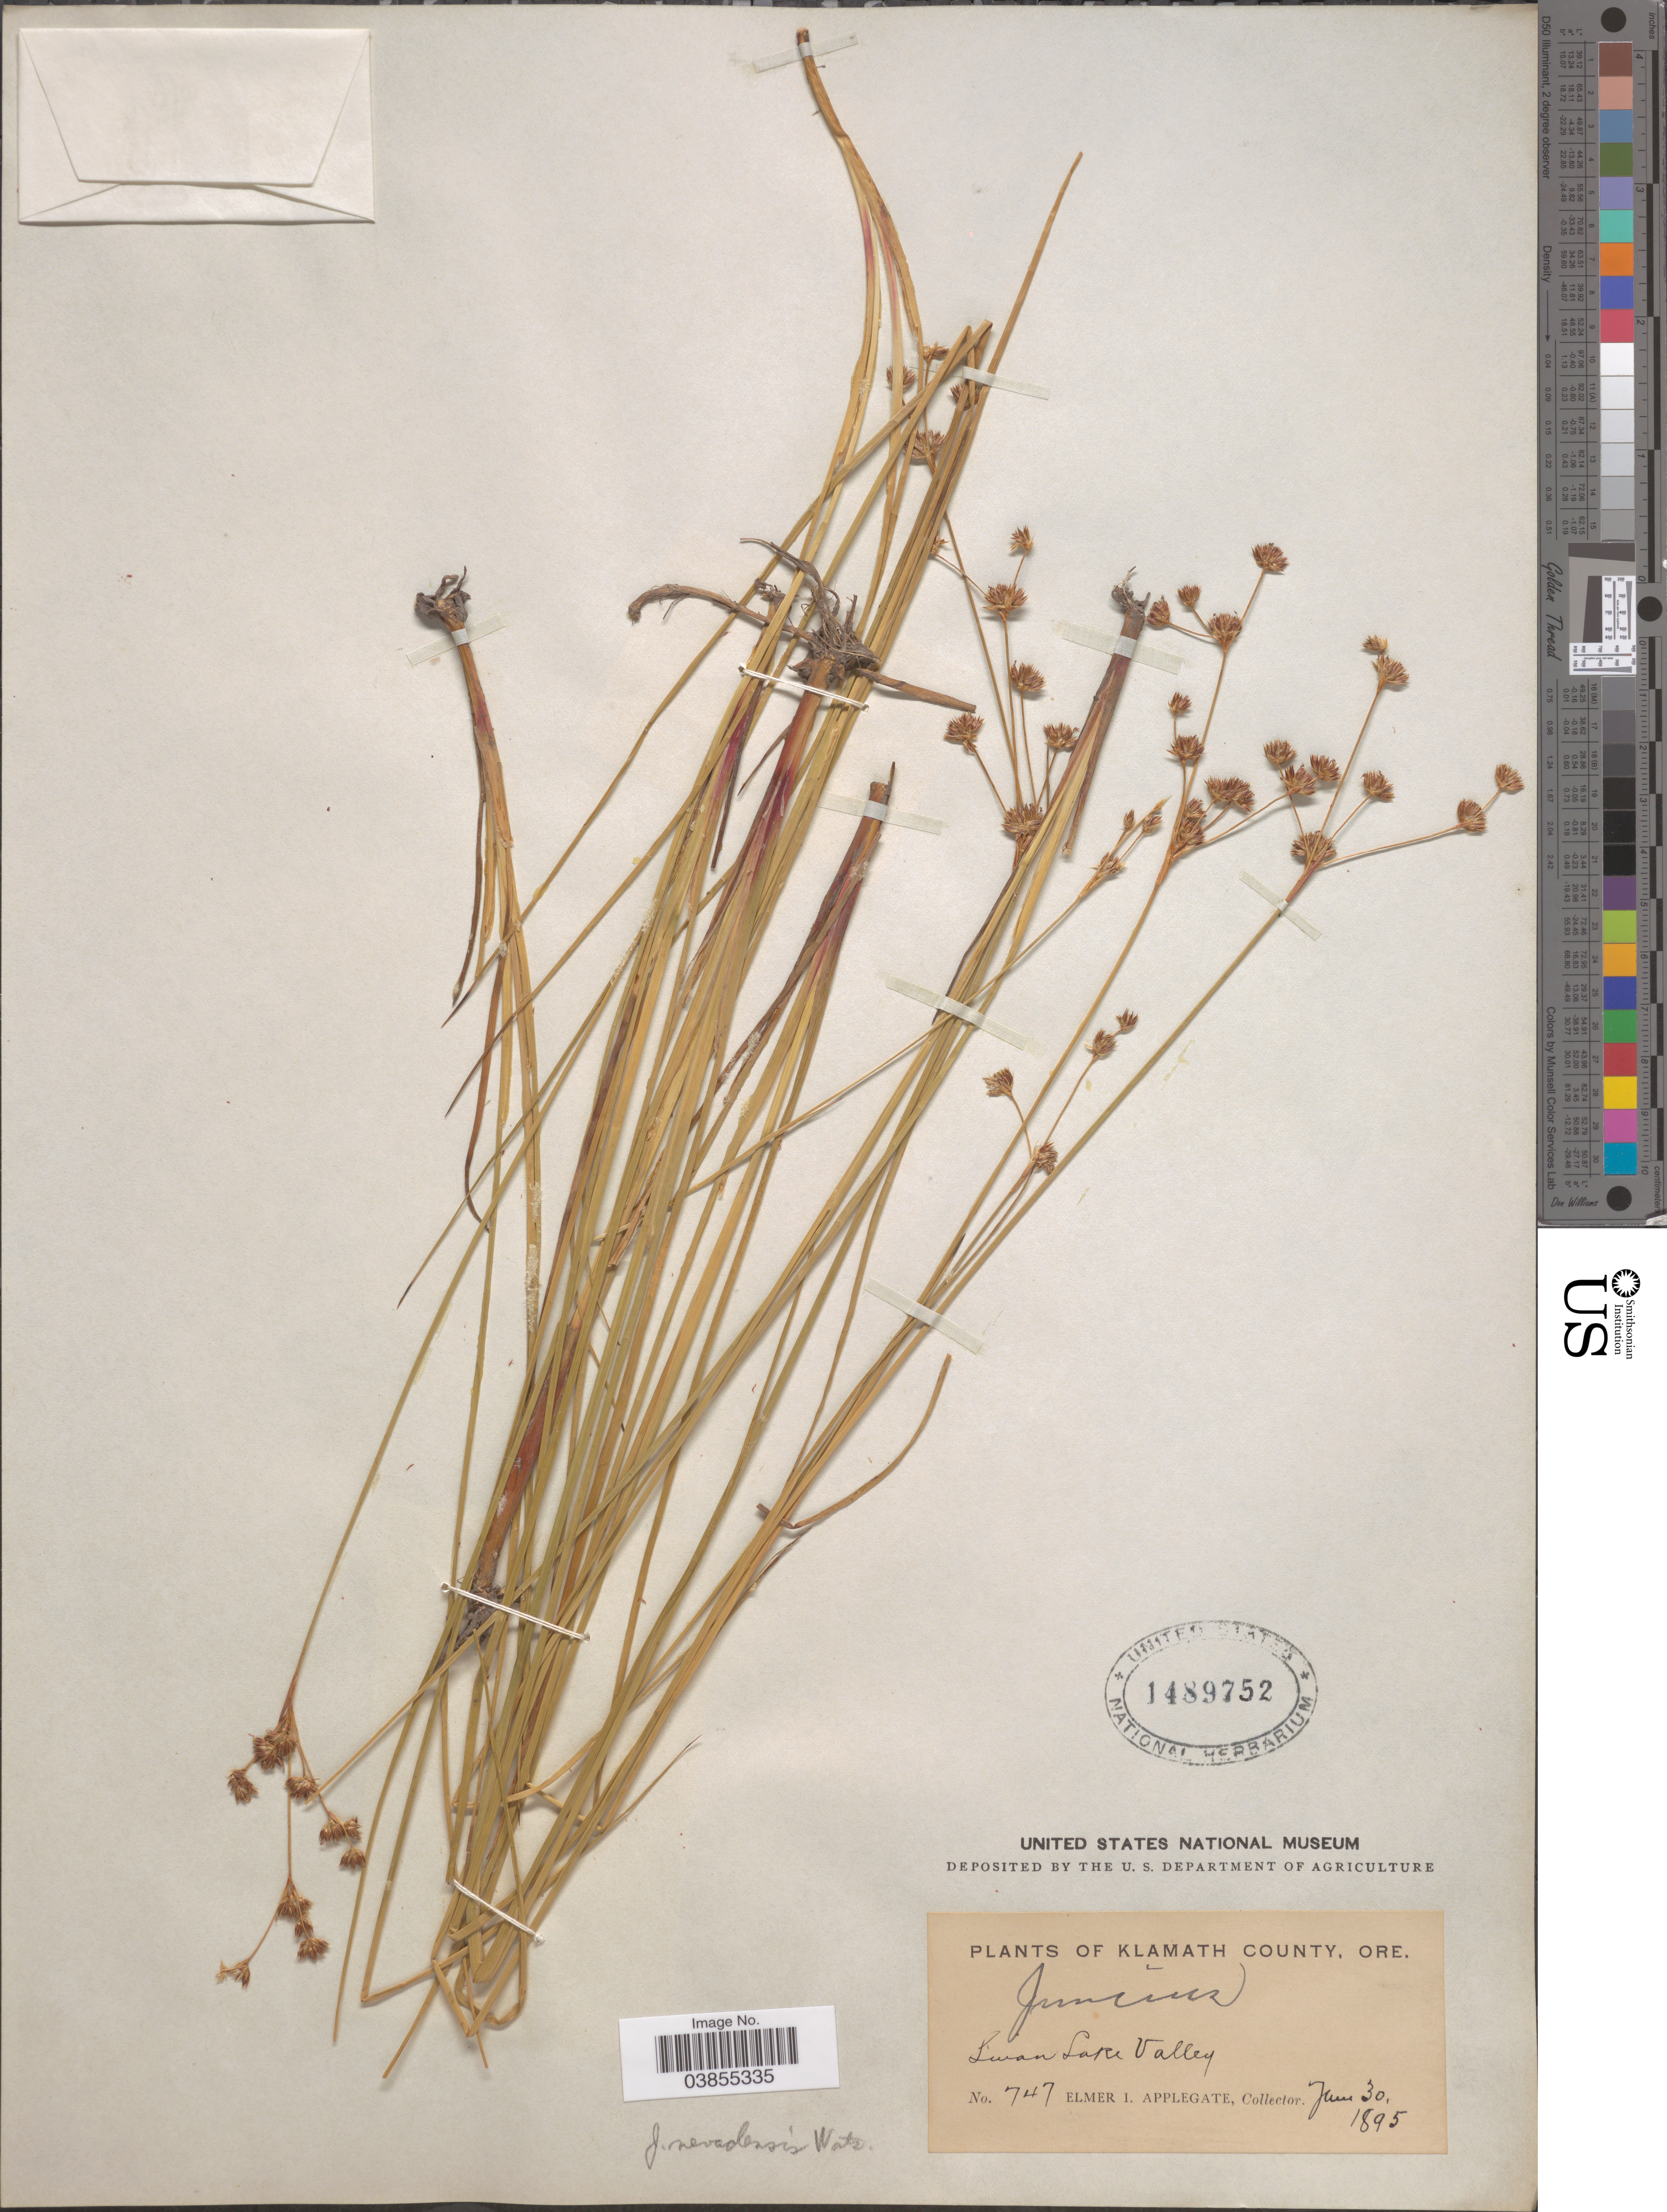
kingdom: Plantae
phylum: Tracheophyta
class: Liliopsida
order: Poales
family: Juncaceae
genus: Juncus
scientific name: Juncus nevadensis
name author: S. Watson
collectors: E. I. Applegate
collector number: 747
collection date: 1895-06-30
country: United States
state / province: Oregon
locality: Klamath County. Swan Lake Valley.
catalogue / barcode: US 1489752